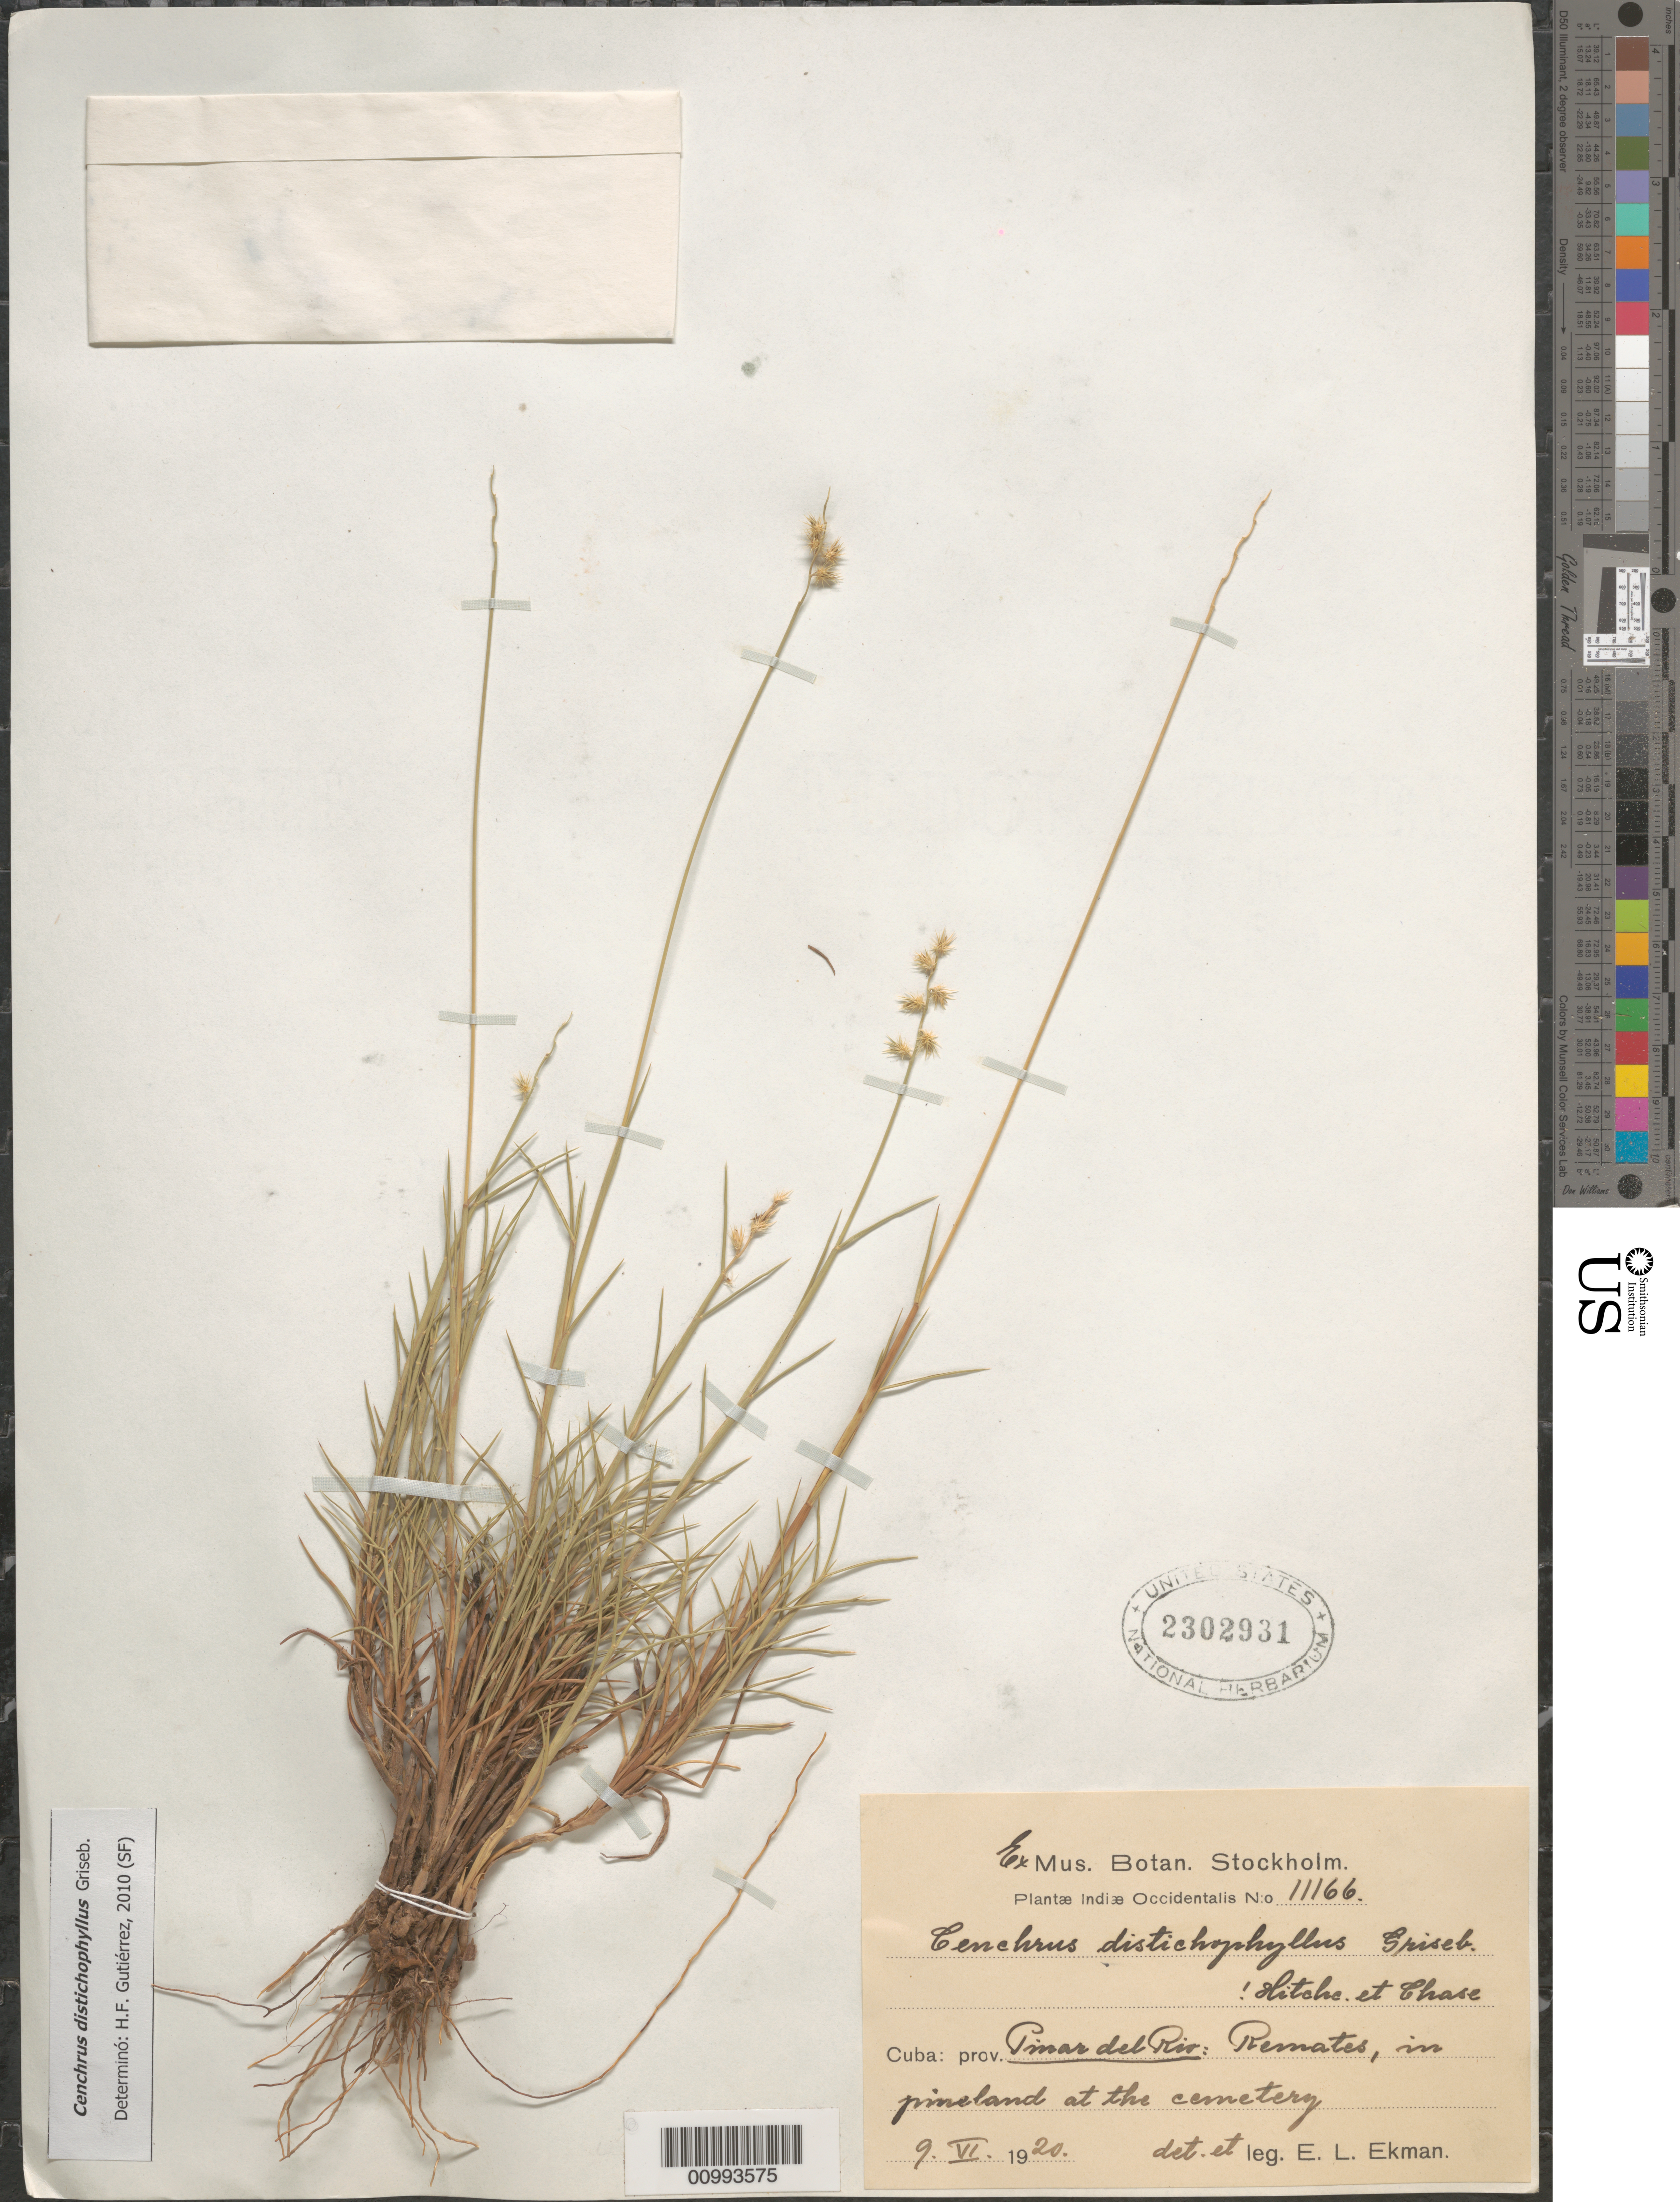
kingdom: Plantae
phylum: Tracheophyta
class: Liliopsida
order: Poales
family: Poaceae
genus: Cenchrus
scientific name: Cenchrus distichophyllus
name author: Griseb.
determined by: Gutiérrez, H. F.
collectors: E. L. Ekman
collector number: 11166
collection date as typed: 09 Jun 1920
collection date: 1920-06-09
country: Cuba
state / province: Pinar del Rio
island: Cuba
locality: Remates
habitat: In pineland at the cemetery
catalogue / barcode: US 2302931